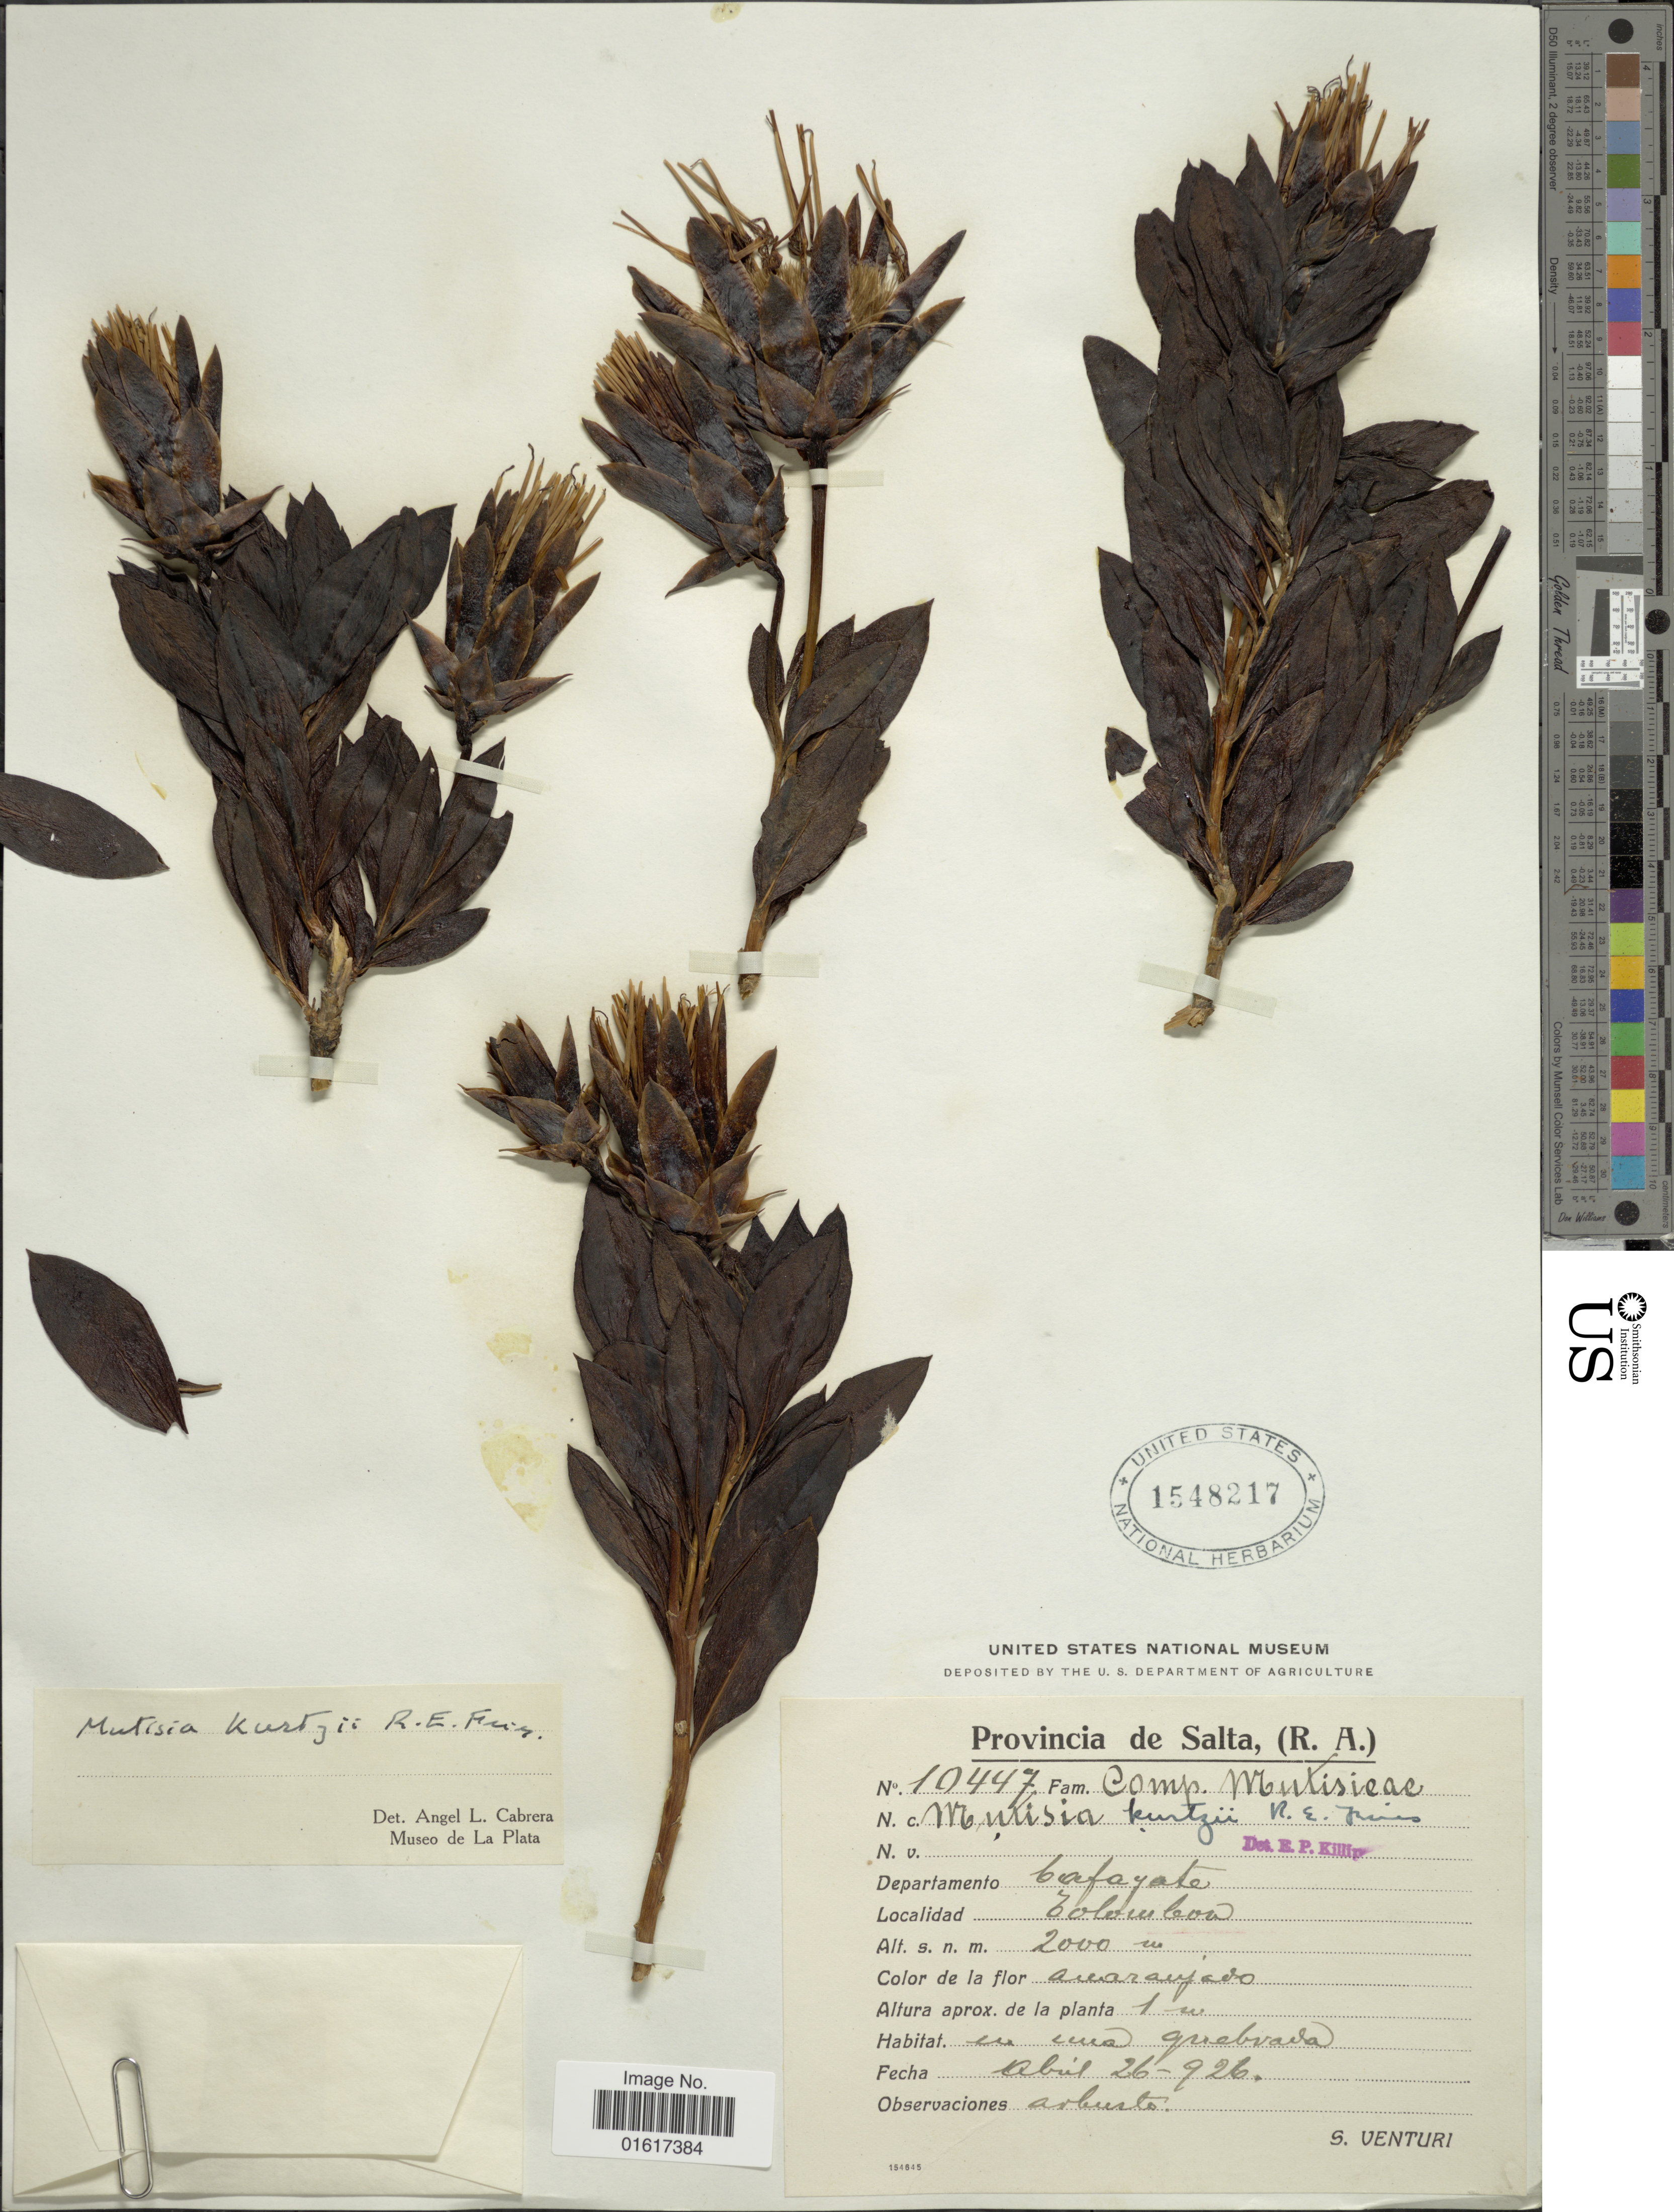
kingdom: Plantae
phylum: Tracheophyta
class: Magnoliopsida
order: Asterales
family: Asteraceae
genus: Mutisia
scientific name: Mutisia kurtzii var. kurtzii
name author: R.E. Fr.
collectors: S. Venturi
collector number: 10447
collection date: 1926-04-26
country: Argentina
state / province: Salta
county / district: Cafayate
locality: Tolombón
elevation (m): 2000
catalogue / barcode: US 1548217